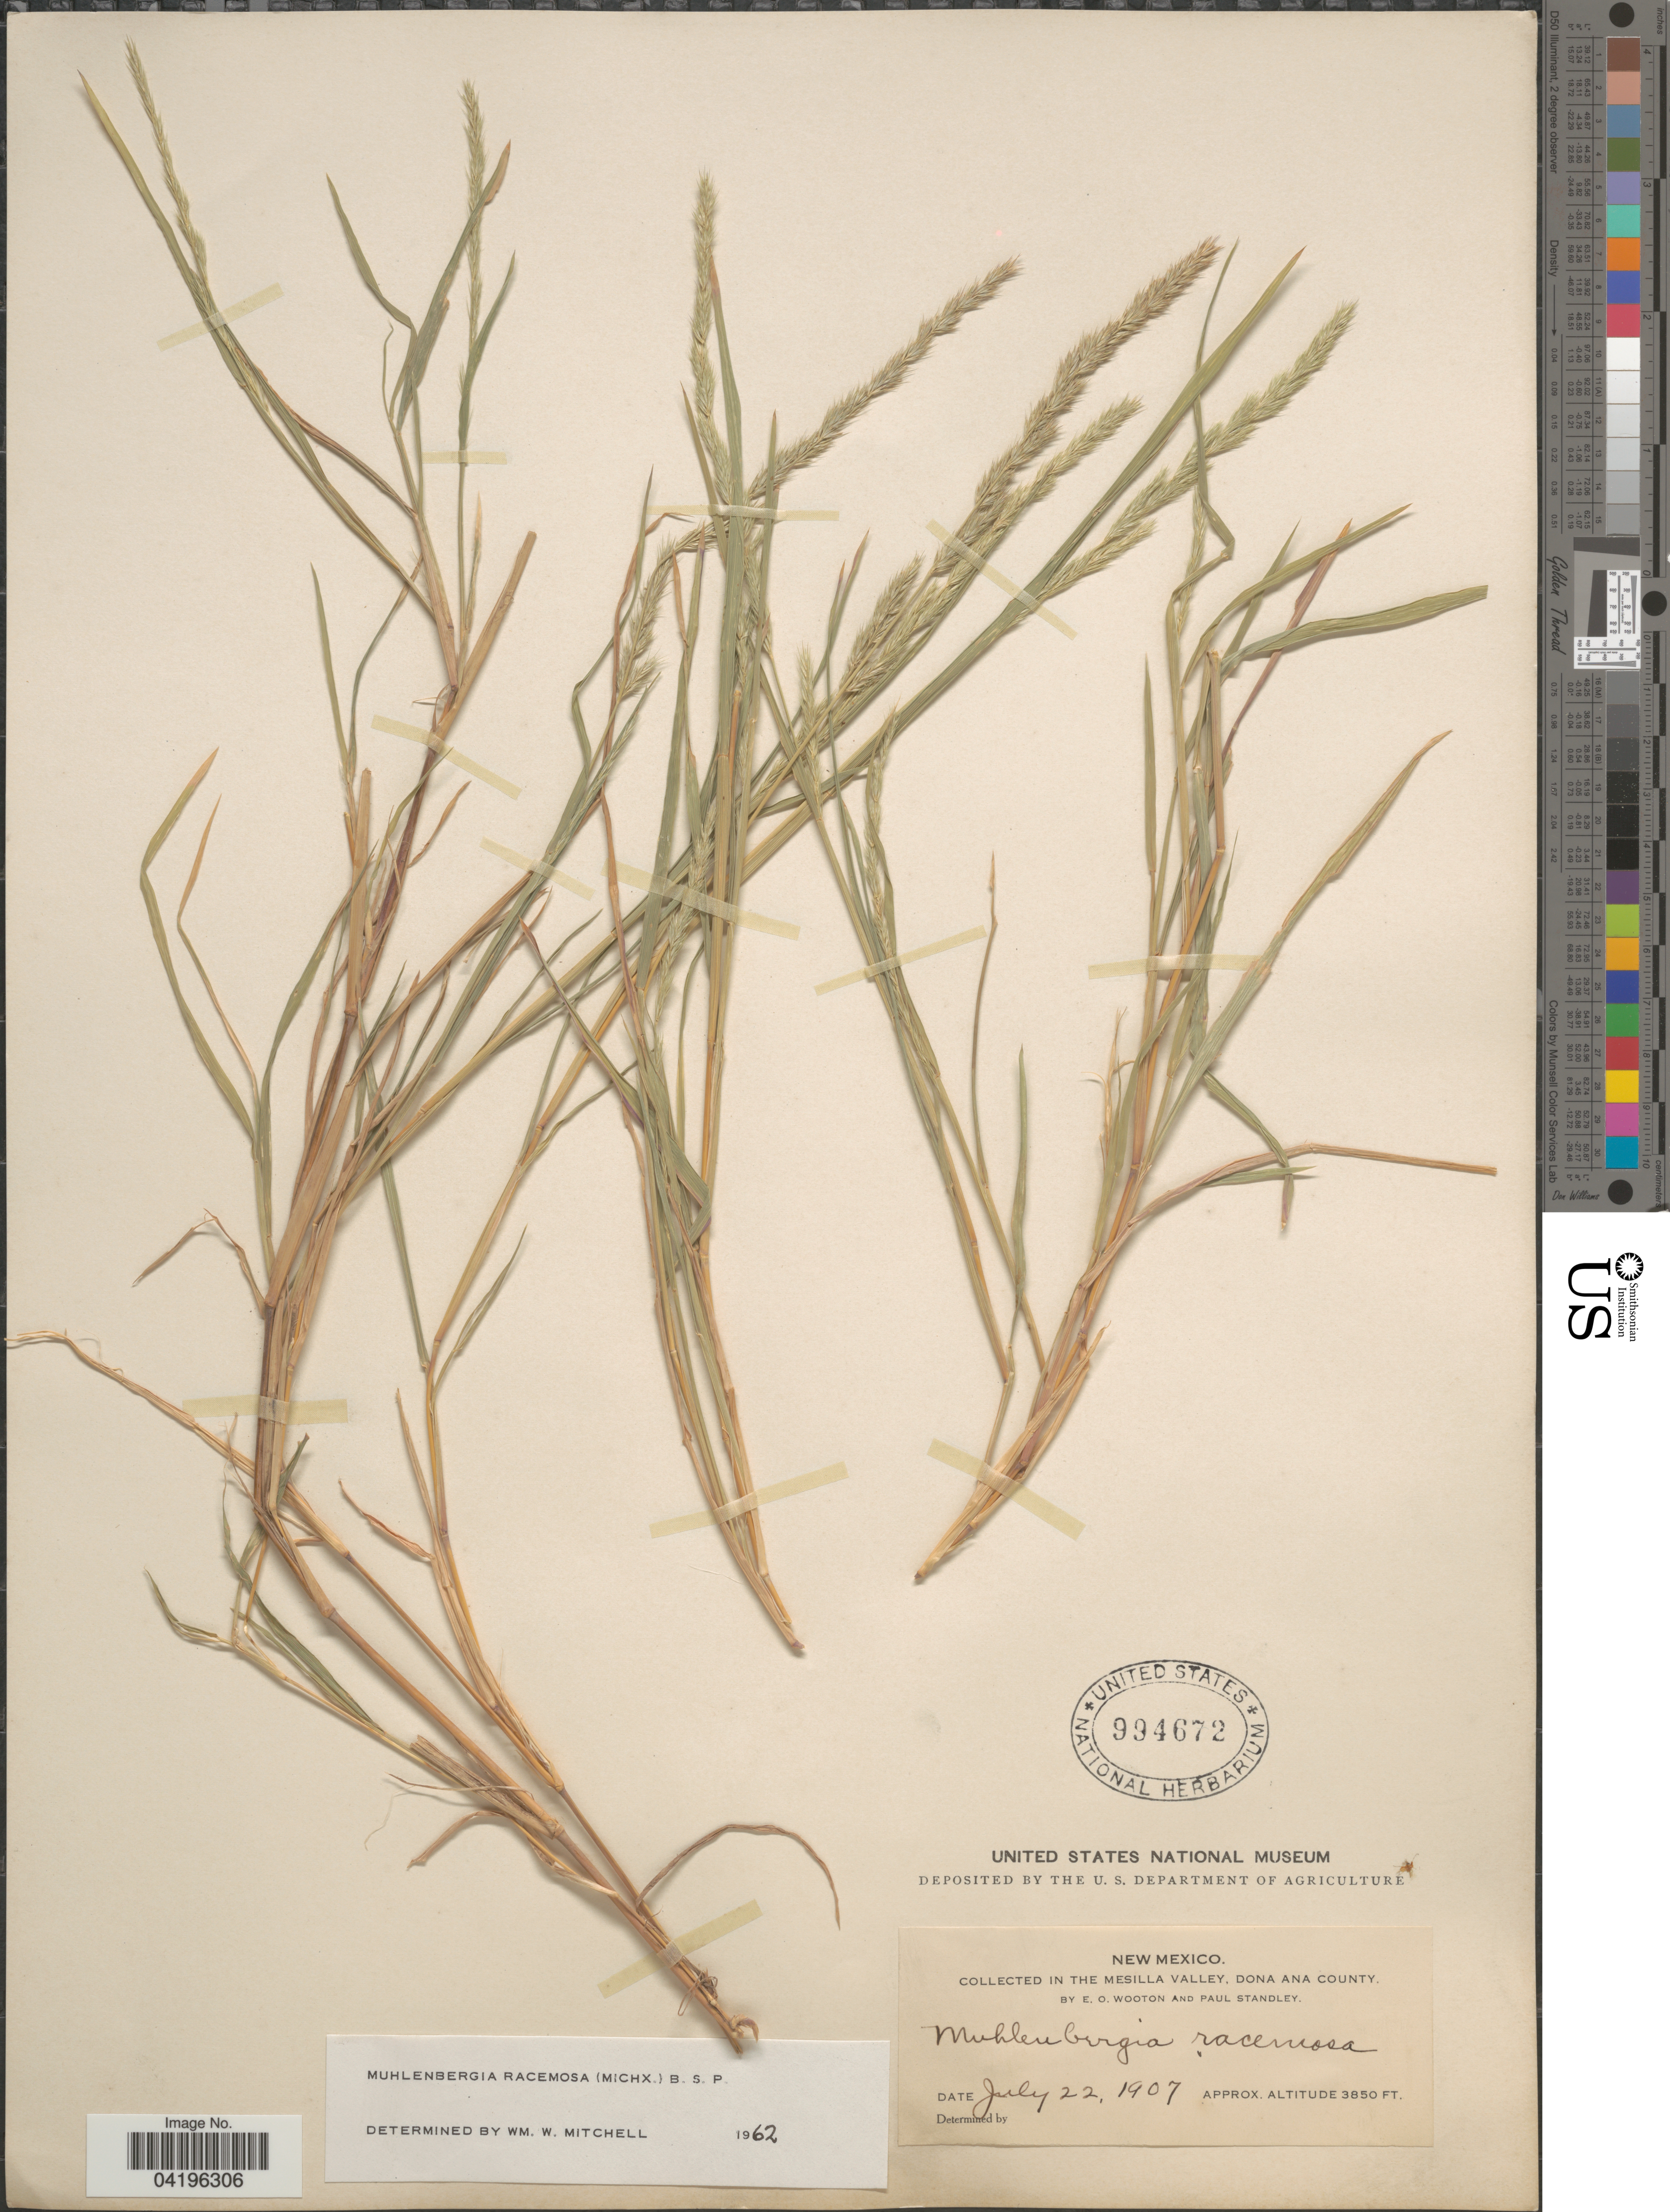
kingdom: Plantae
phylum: Tracheophyta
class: Liliopsida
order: Poales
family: Poaceae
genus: Muhlenbergia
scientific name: Muhlenbergia racemosa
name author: (Michx.) Britton et al.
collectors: E. O. Wooton & P. C. Standley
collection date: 1907-07-22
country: United States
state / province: New Mexico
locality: In the Mesilla Valley, Dona Ana County.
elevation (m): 1173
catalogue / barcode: US 994672